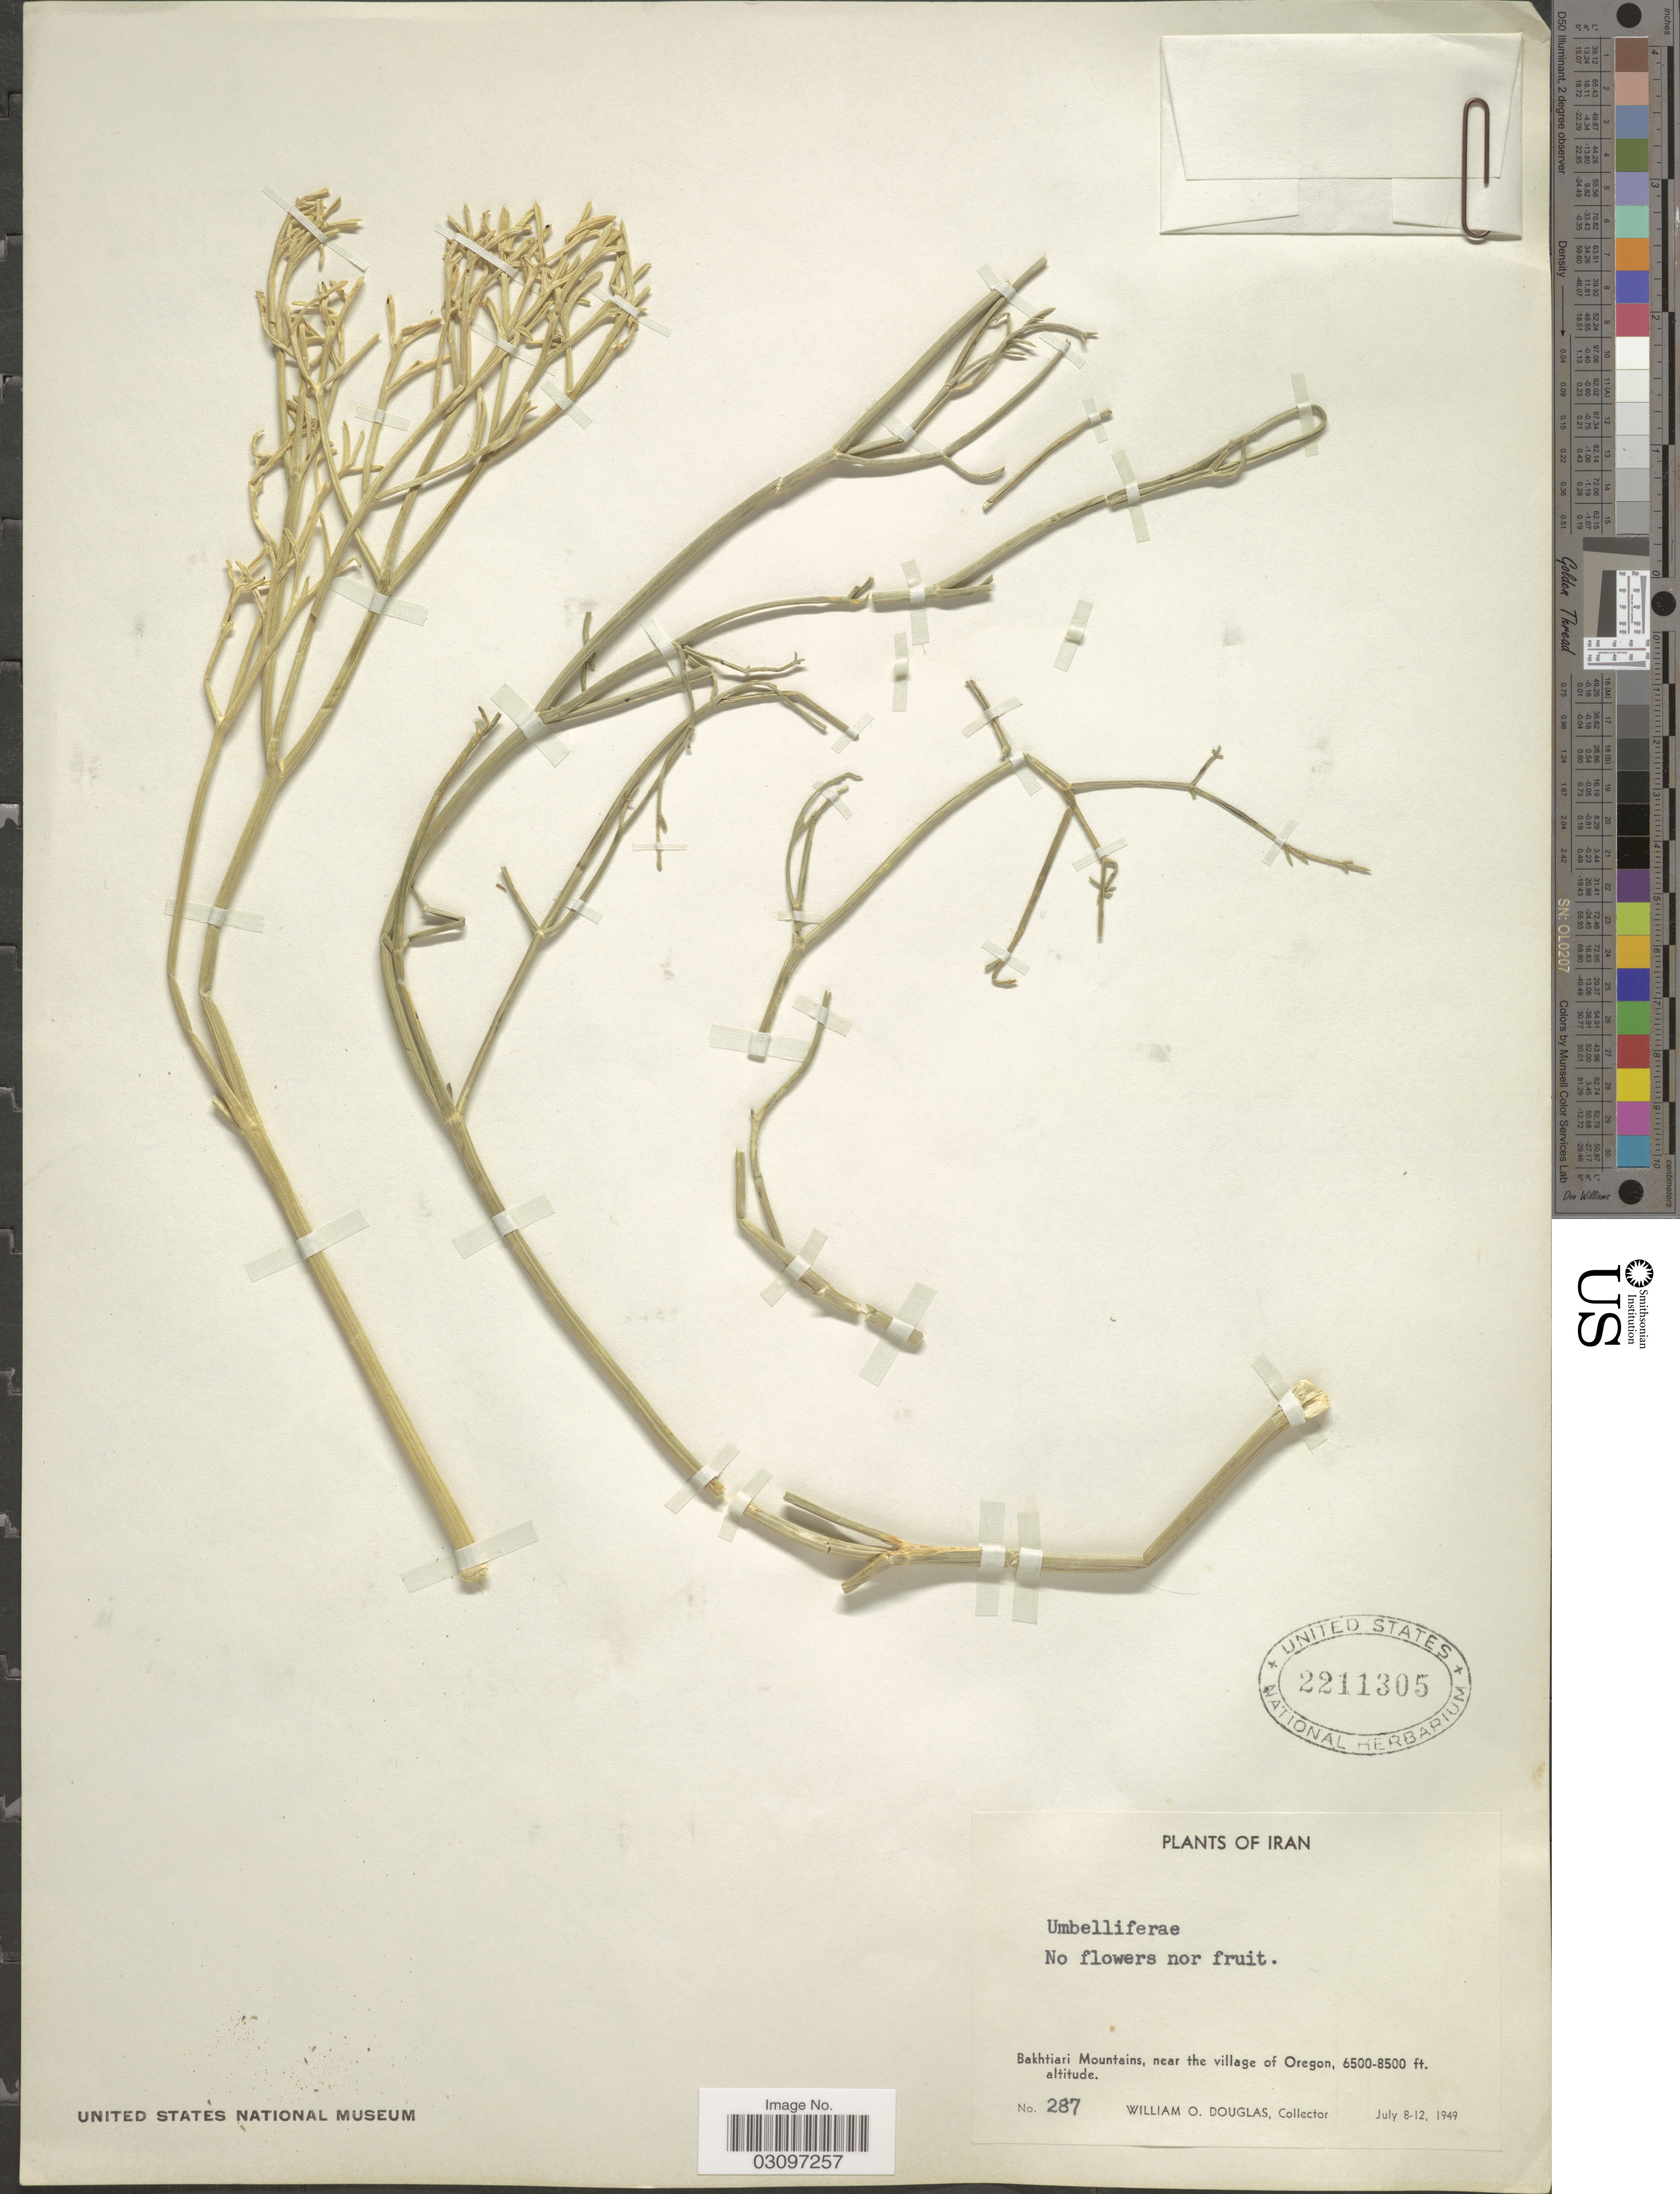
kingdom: Plantae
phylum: Tracheophyta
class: Magnoliopsida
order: Apiales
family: Apiaceae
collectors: W. Douglas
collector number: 287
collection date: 1949-07-08/1949-07-12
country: Iran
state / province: Chahar Mahaal and Bakhtiari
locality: Bakhtiari Mountains, near the village of Oregon.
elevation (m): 1981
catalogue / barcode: US 2211305